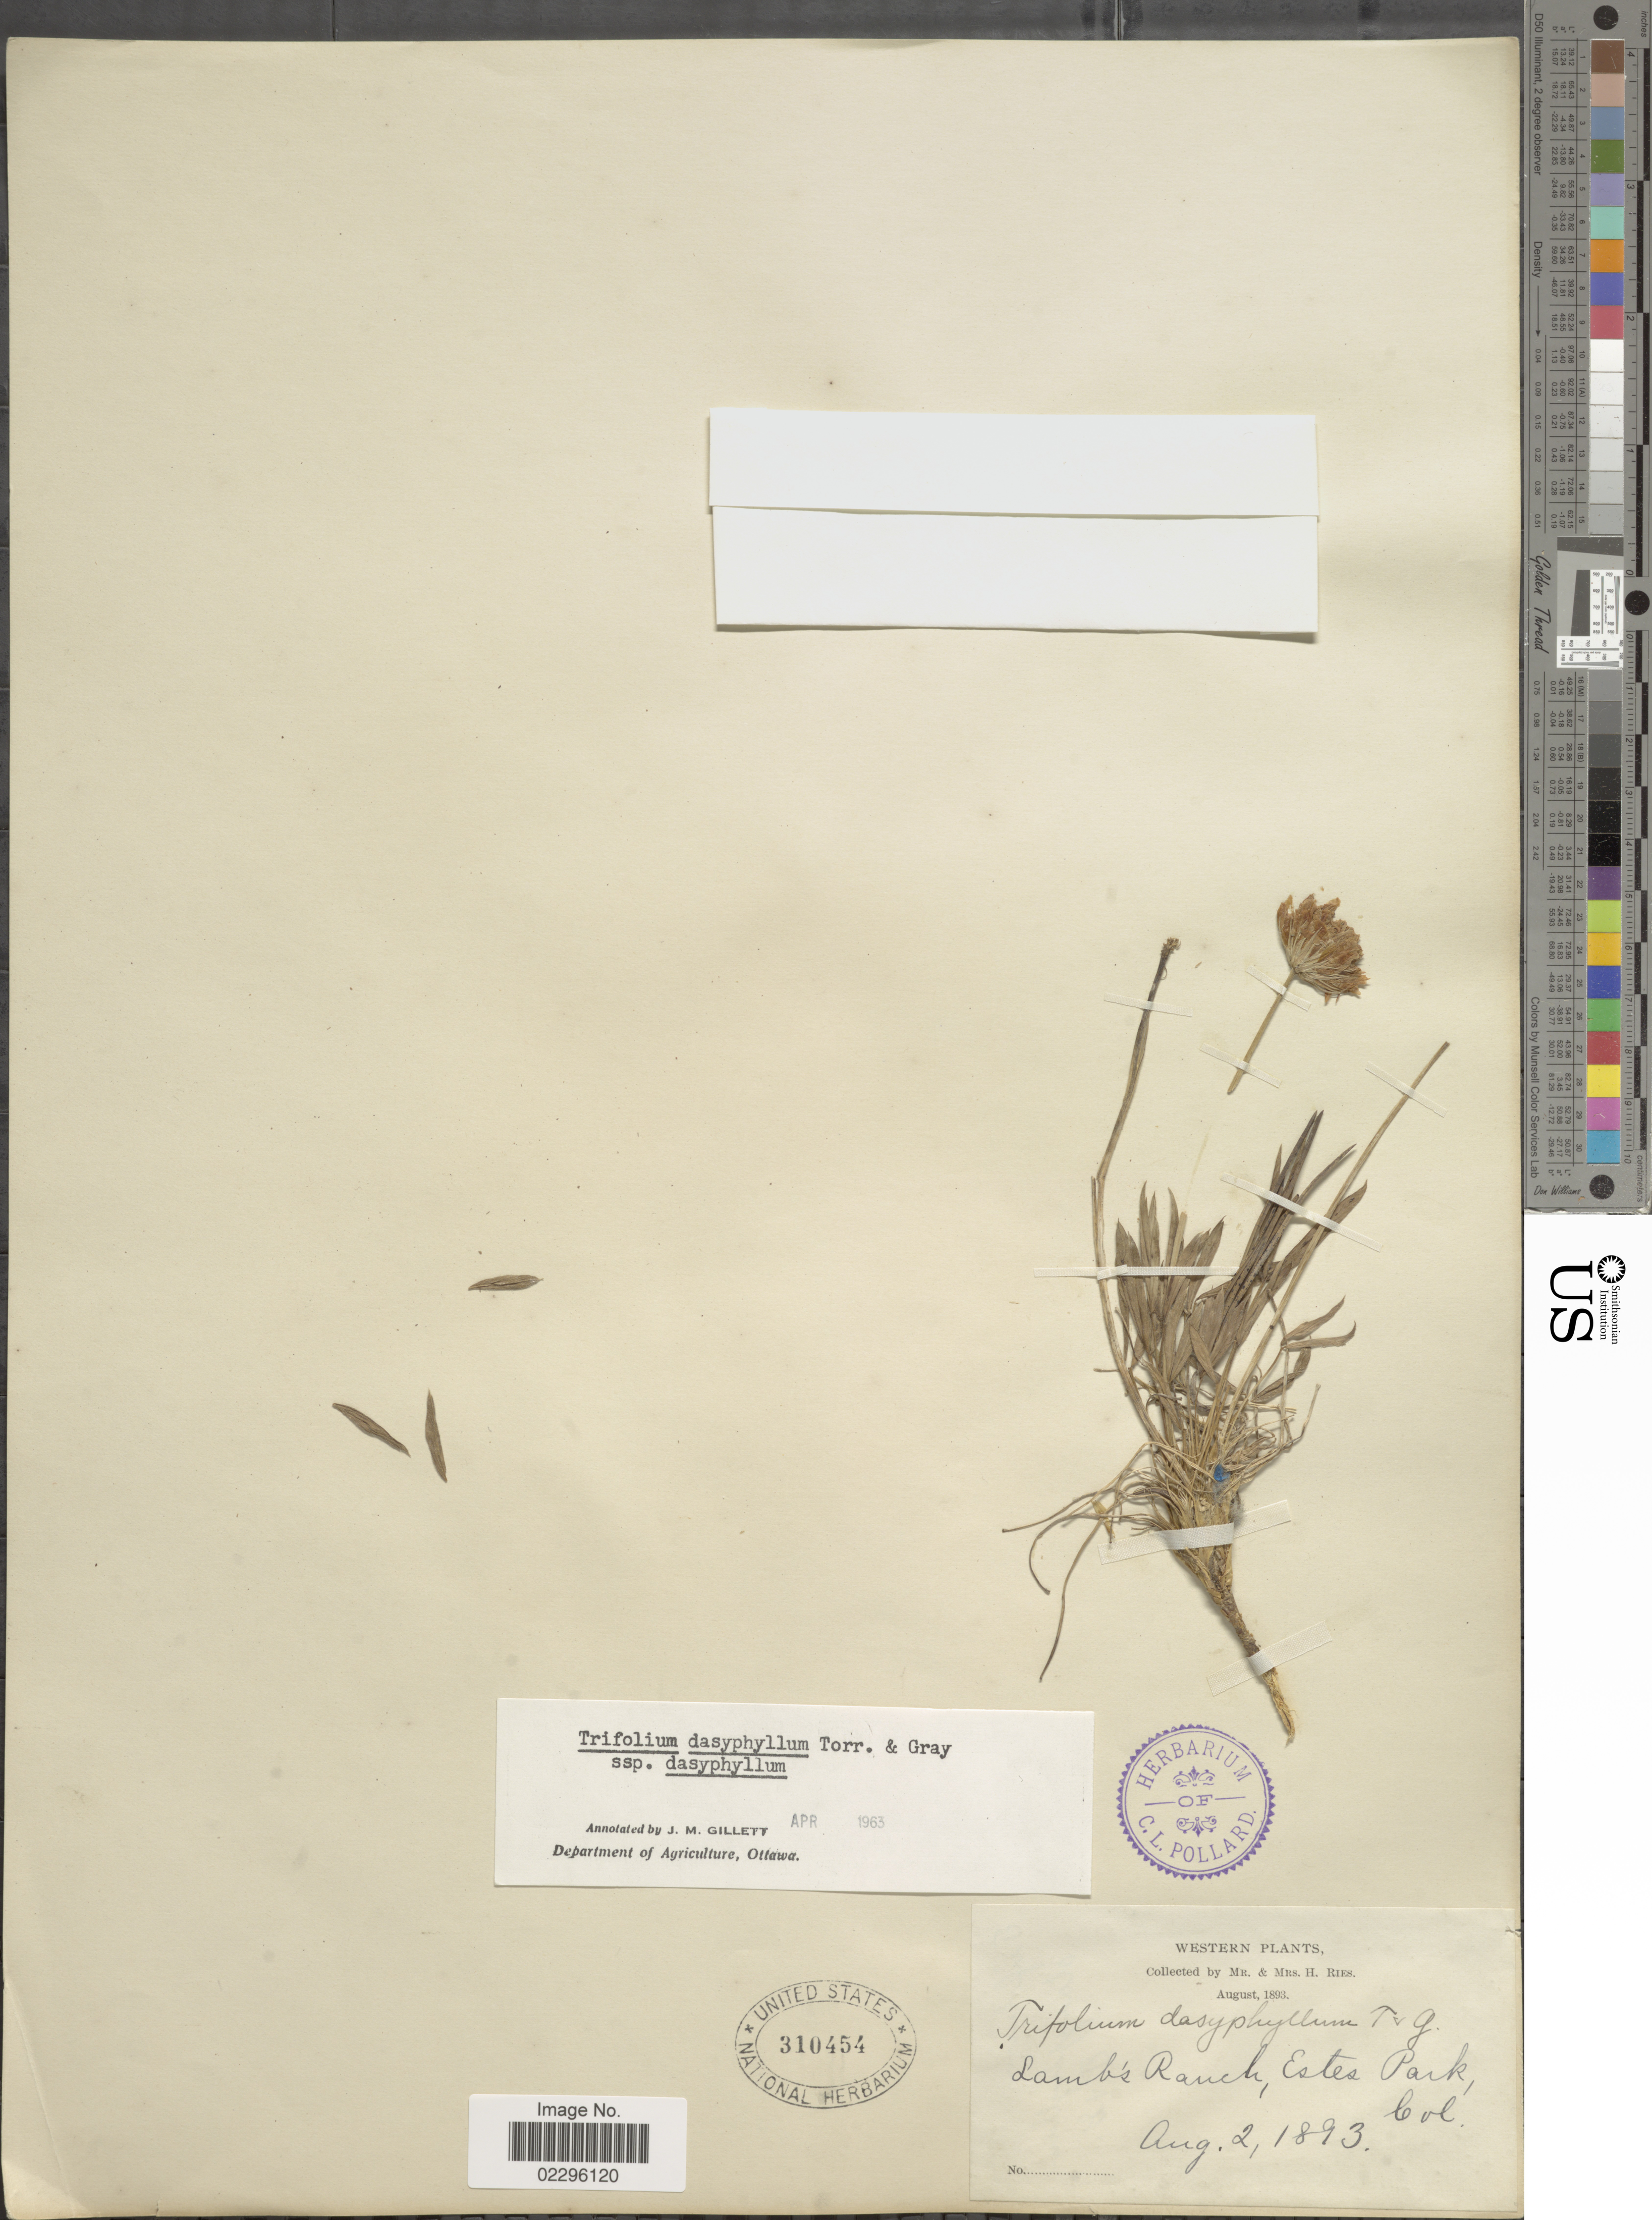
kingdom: Plantae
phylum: Tracheophyta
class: Magnoliopsida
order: Fabales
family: Fabaceae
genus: Trifolium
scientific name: Trifolium dasyphyllum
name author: Torr. & A. Gray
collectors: H. Fries & H. Ries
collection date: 1893-08-02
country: United States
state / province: Colorado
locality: Lamb's Ranch, Estes Park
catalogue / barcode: US 310454